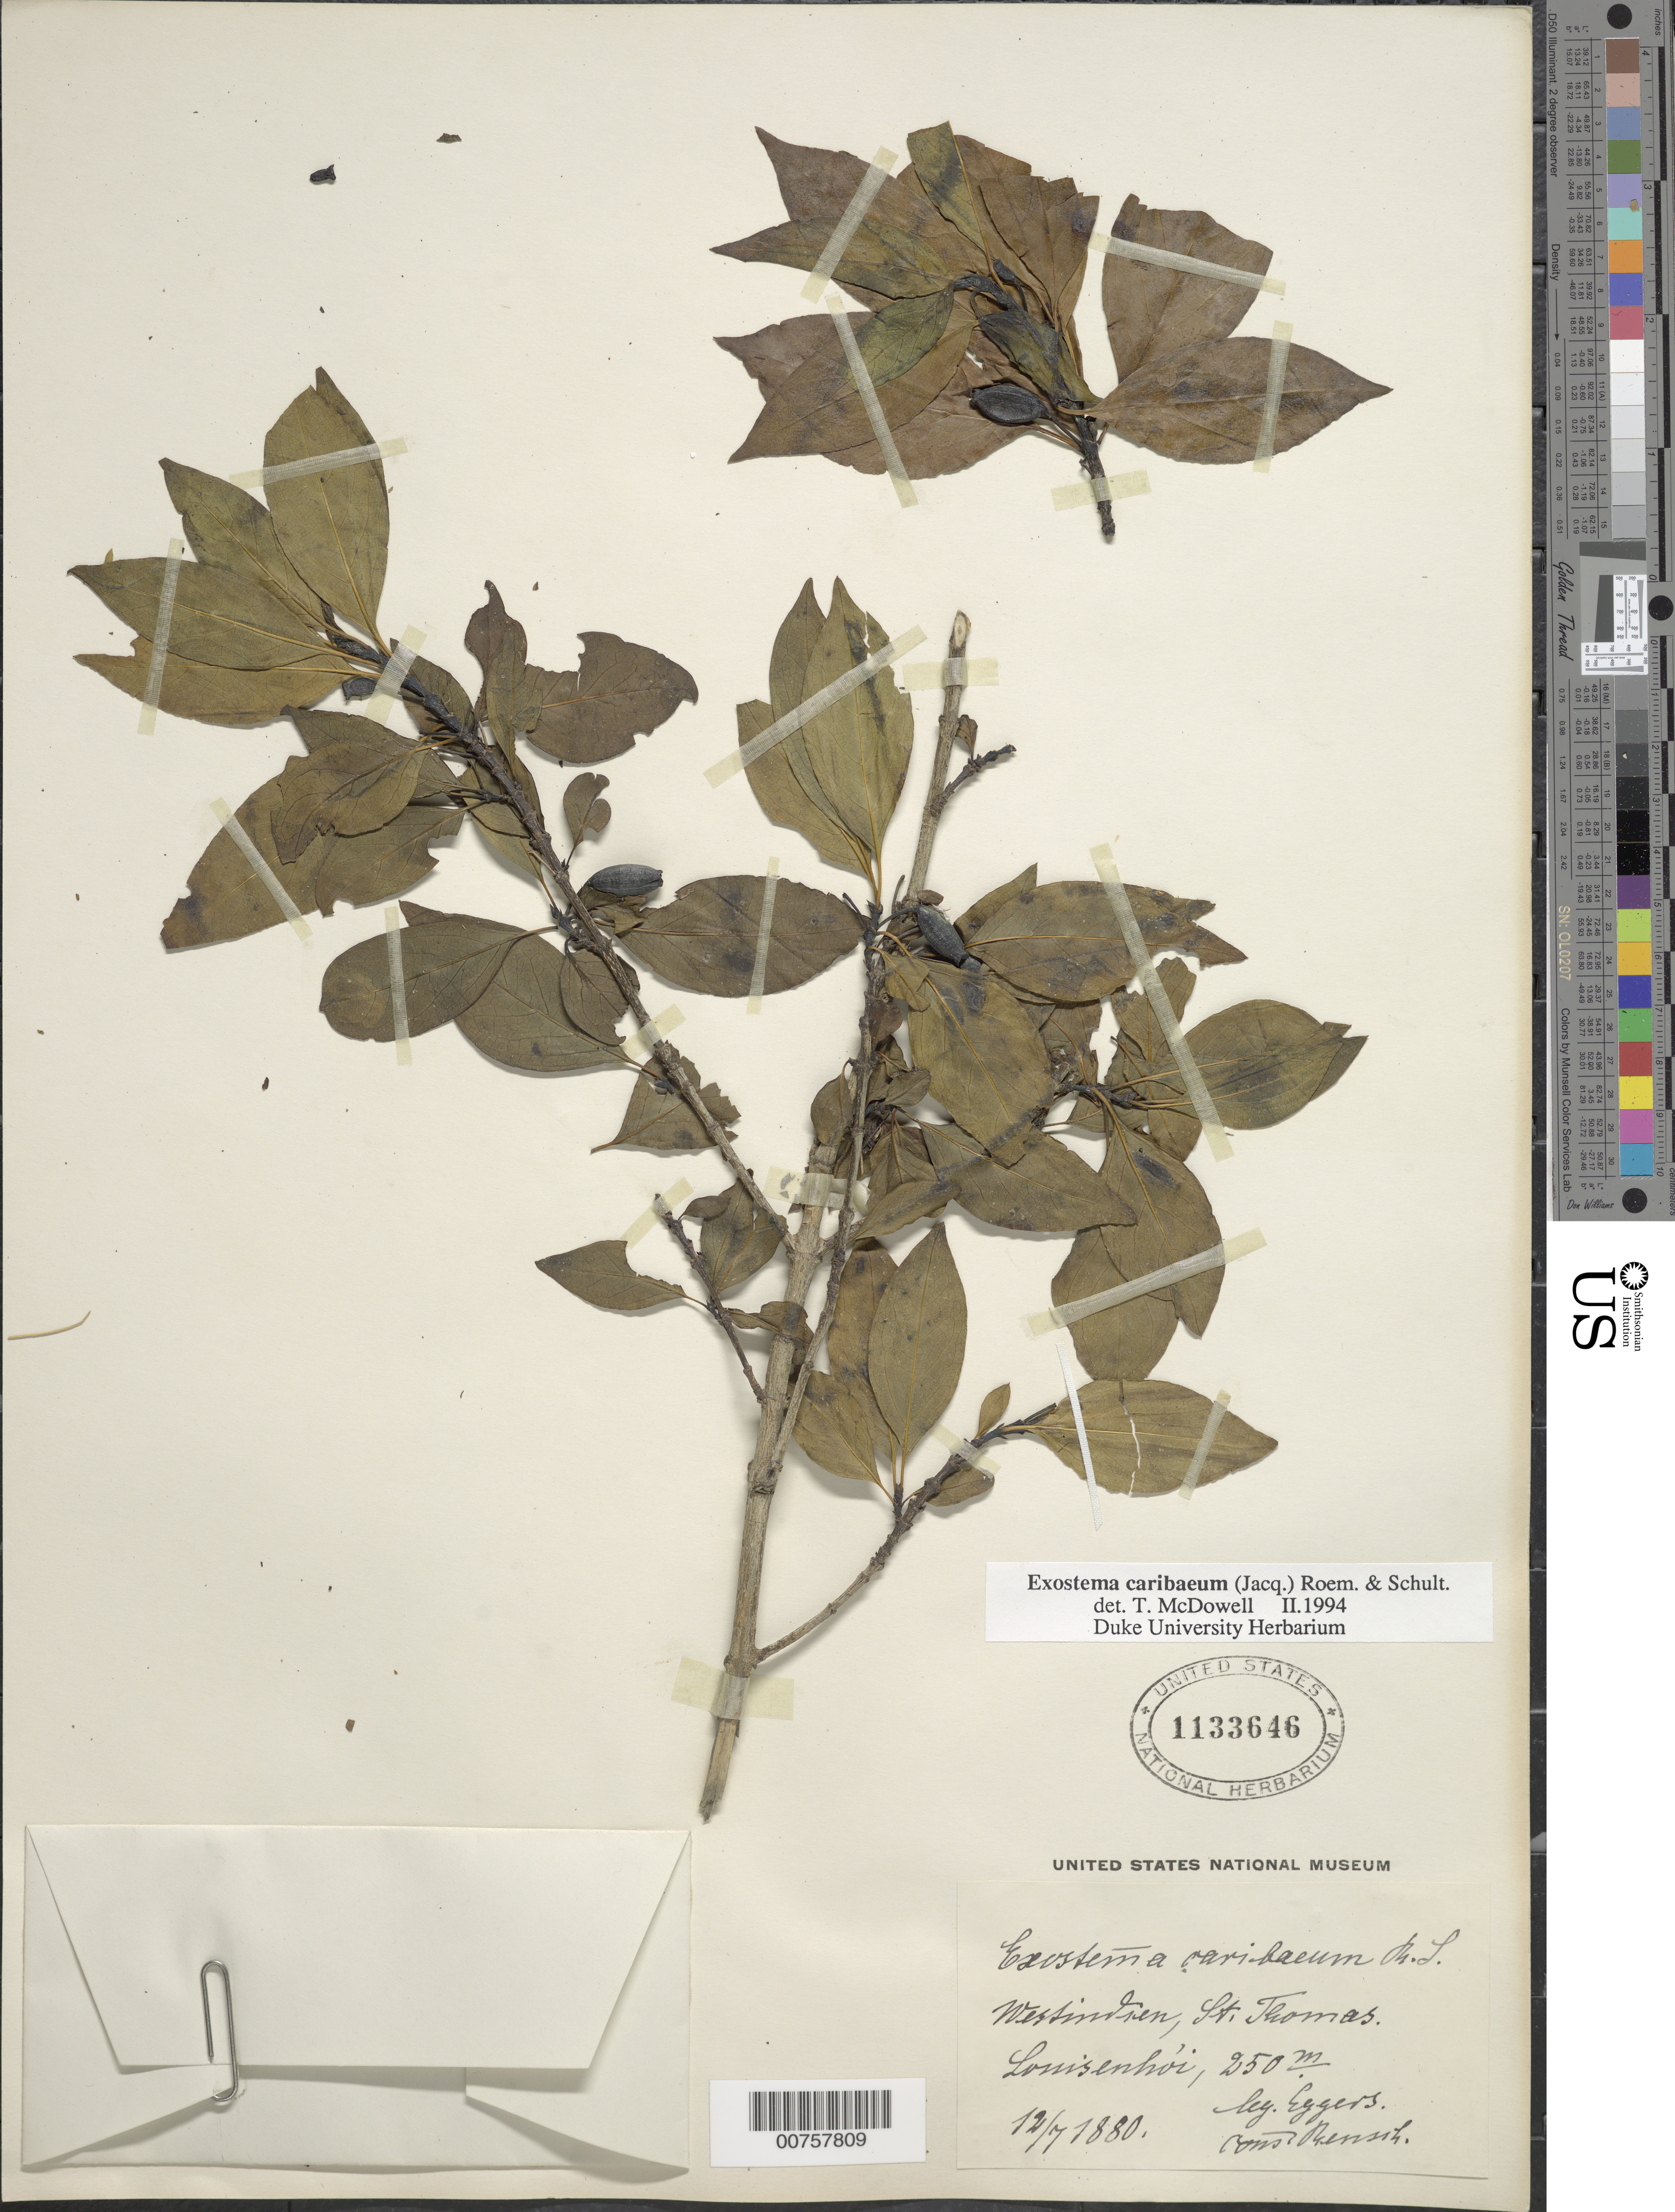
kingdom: Plantae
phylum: Tracheophyta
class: Magnoliopsida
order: Gentianales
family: Rubiaceae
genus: Exostema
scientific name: Exostema caribaeum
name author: (Jacq.) Roem. & Schult.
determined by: McDowell, T.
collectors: H. F. A. von Eggers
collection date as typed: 12 Jul 1880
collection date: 1880-07-12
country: U.S. Virgin Islands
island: St. Thomas Island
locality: Louisenhoi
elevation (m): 250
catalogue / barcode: US 1133646